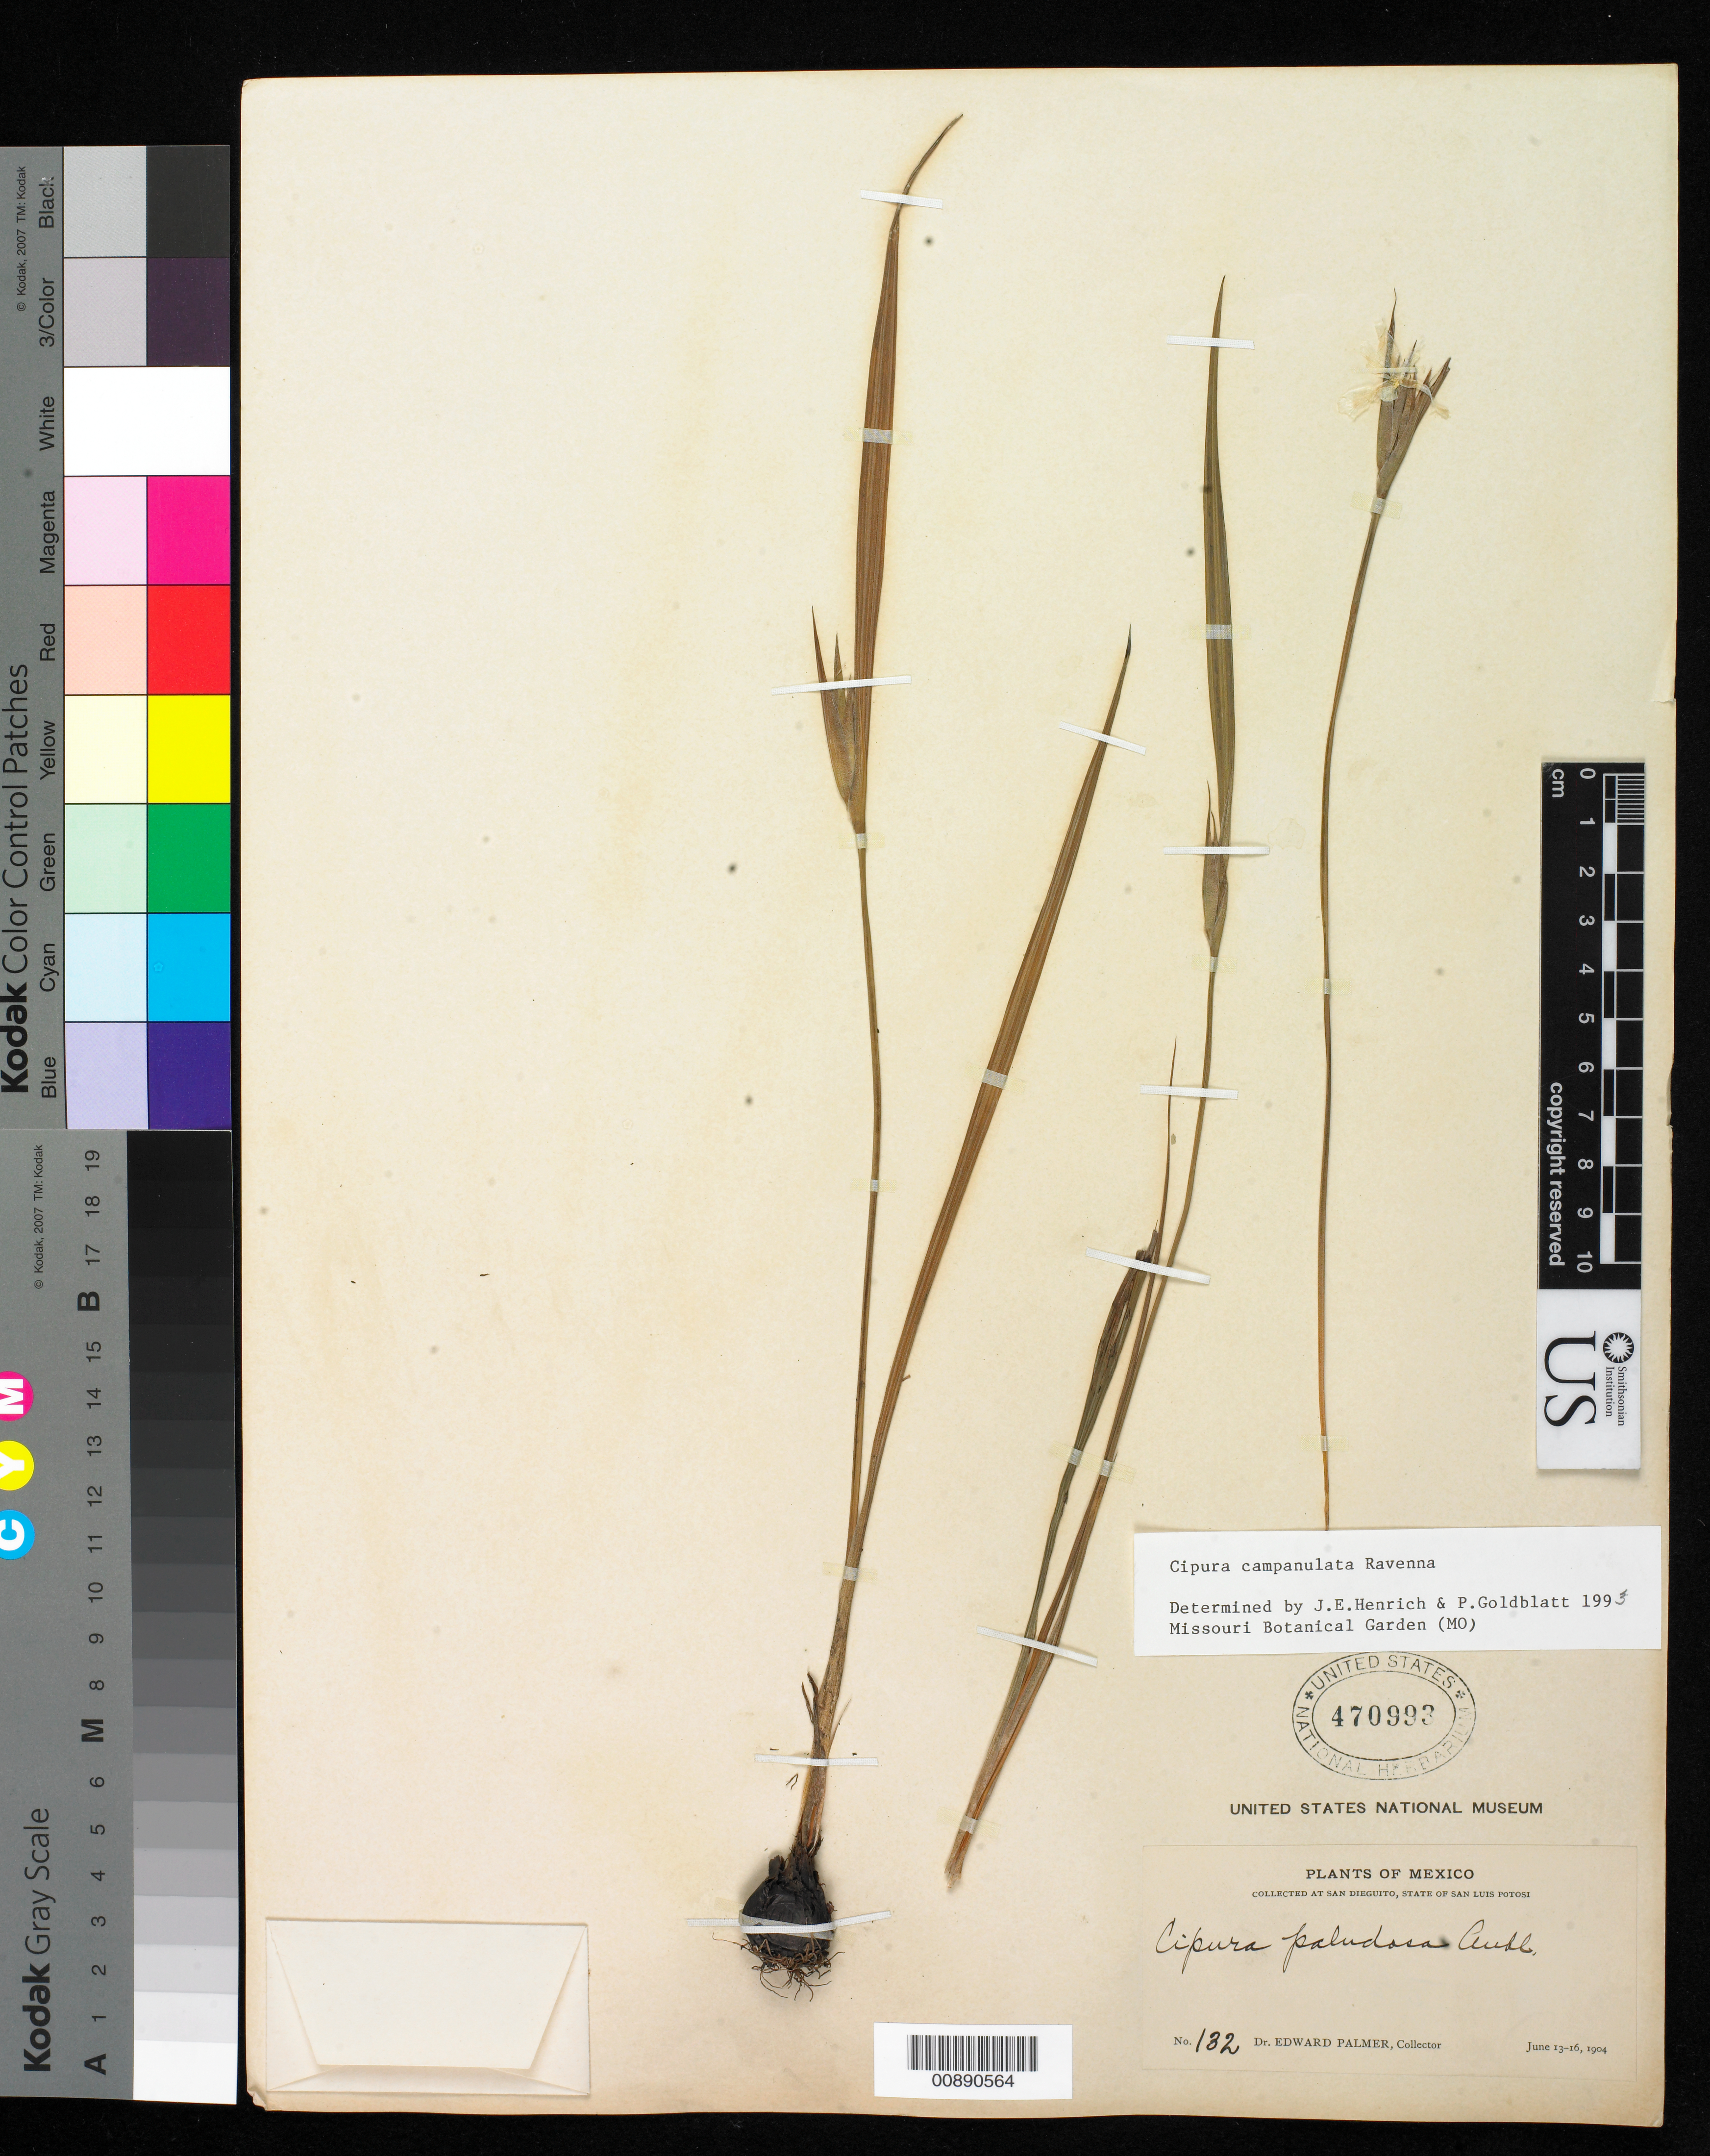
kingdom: Plantae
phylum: Tracheophyta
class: Liliopsida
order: Asparagales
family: Iridaceae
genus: Cipura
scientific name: Cipura campanulata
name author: Ravenna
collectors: E. Palmer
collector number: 132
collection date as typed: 13 Jun 1904 to 16 Jun 1904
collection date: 1904-06-13/1904-06-16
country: Mexico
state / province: San Luis Potosí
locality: San Dieguito, San Luis Potosí.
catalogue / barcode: US 470993